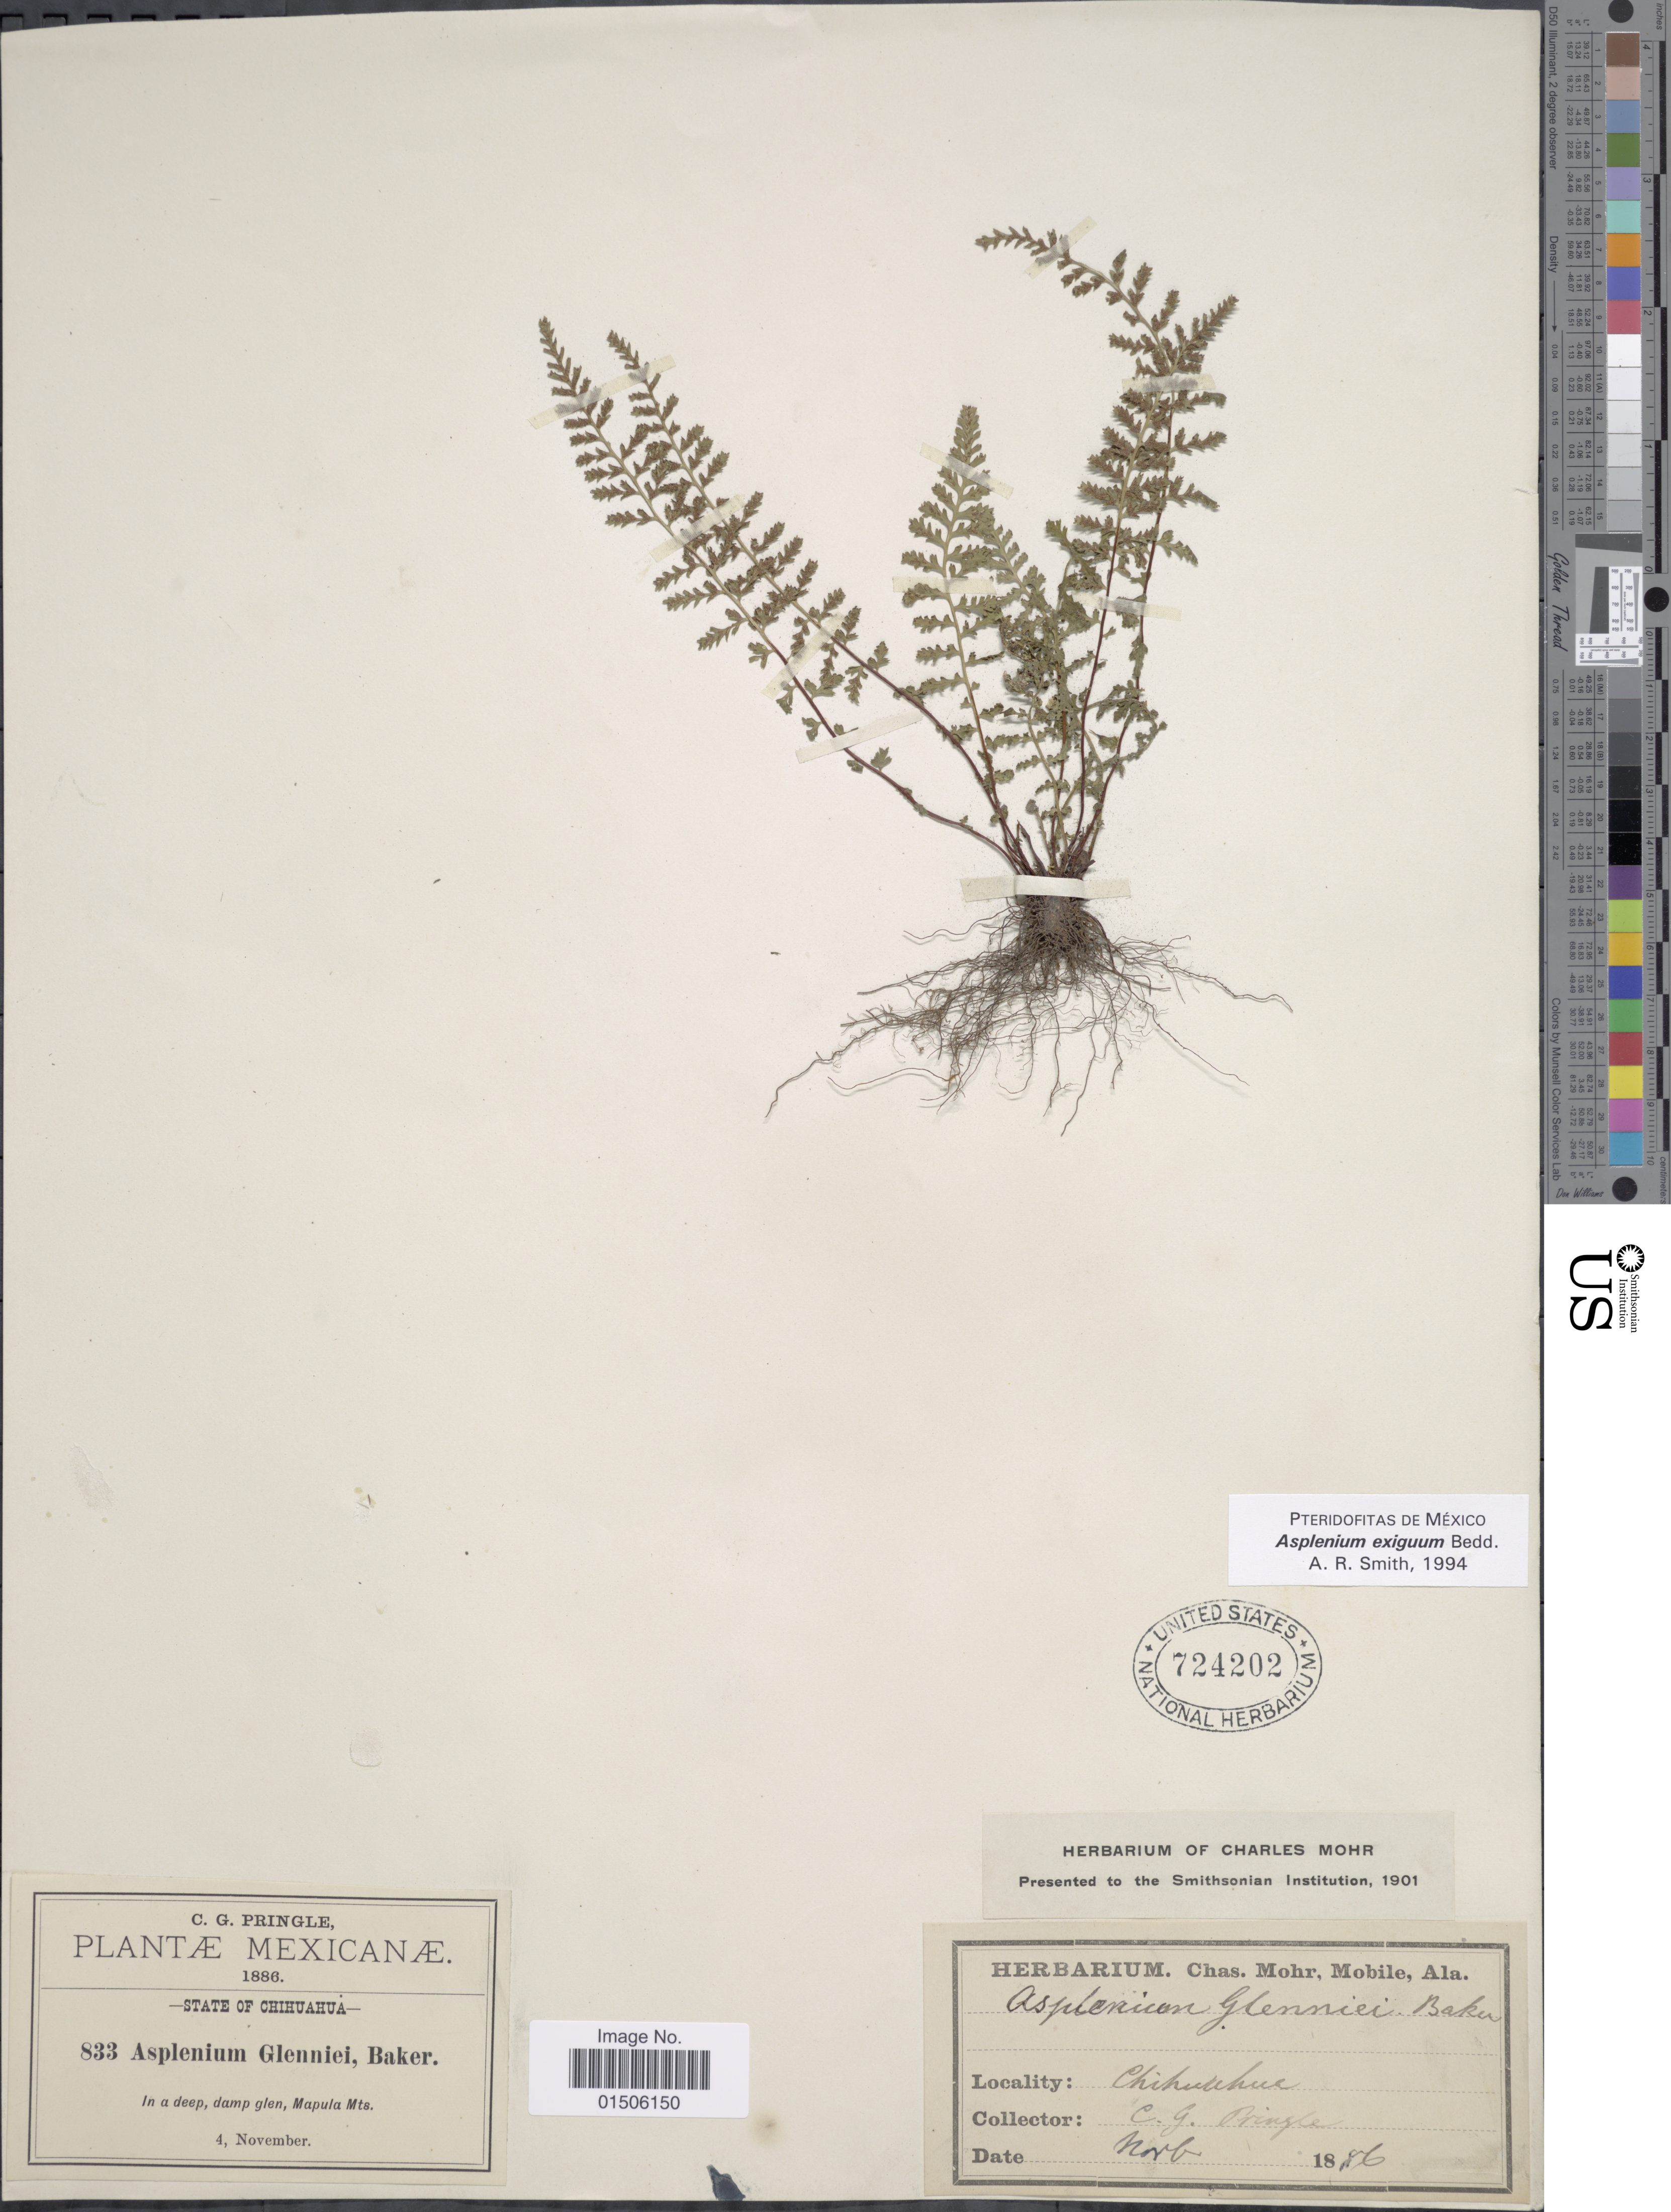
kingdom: Plantae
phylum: Tracheophyta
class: Polypodiopsida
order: Polypodiales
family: Aspleniaceae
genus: Asplenium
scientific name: Asplenium exiguum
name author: Bedd.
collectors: C. G. Pringle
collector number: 833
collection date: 1886-11-04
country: Mexico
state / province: Chihuahua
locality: In a deep, damp glen, Mapula Mts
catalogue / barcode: US 724202